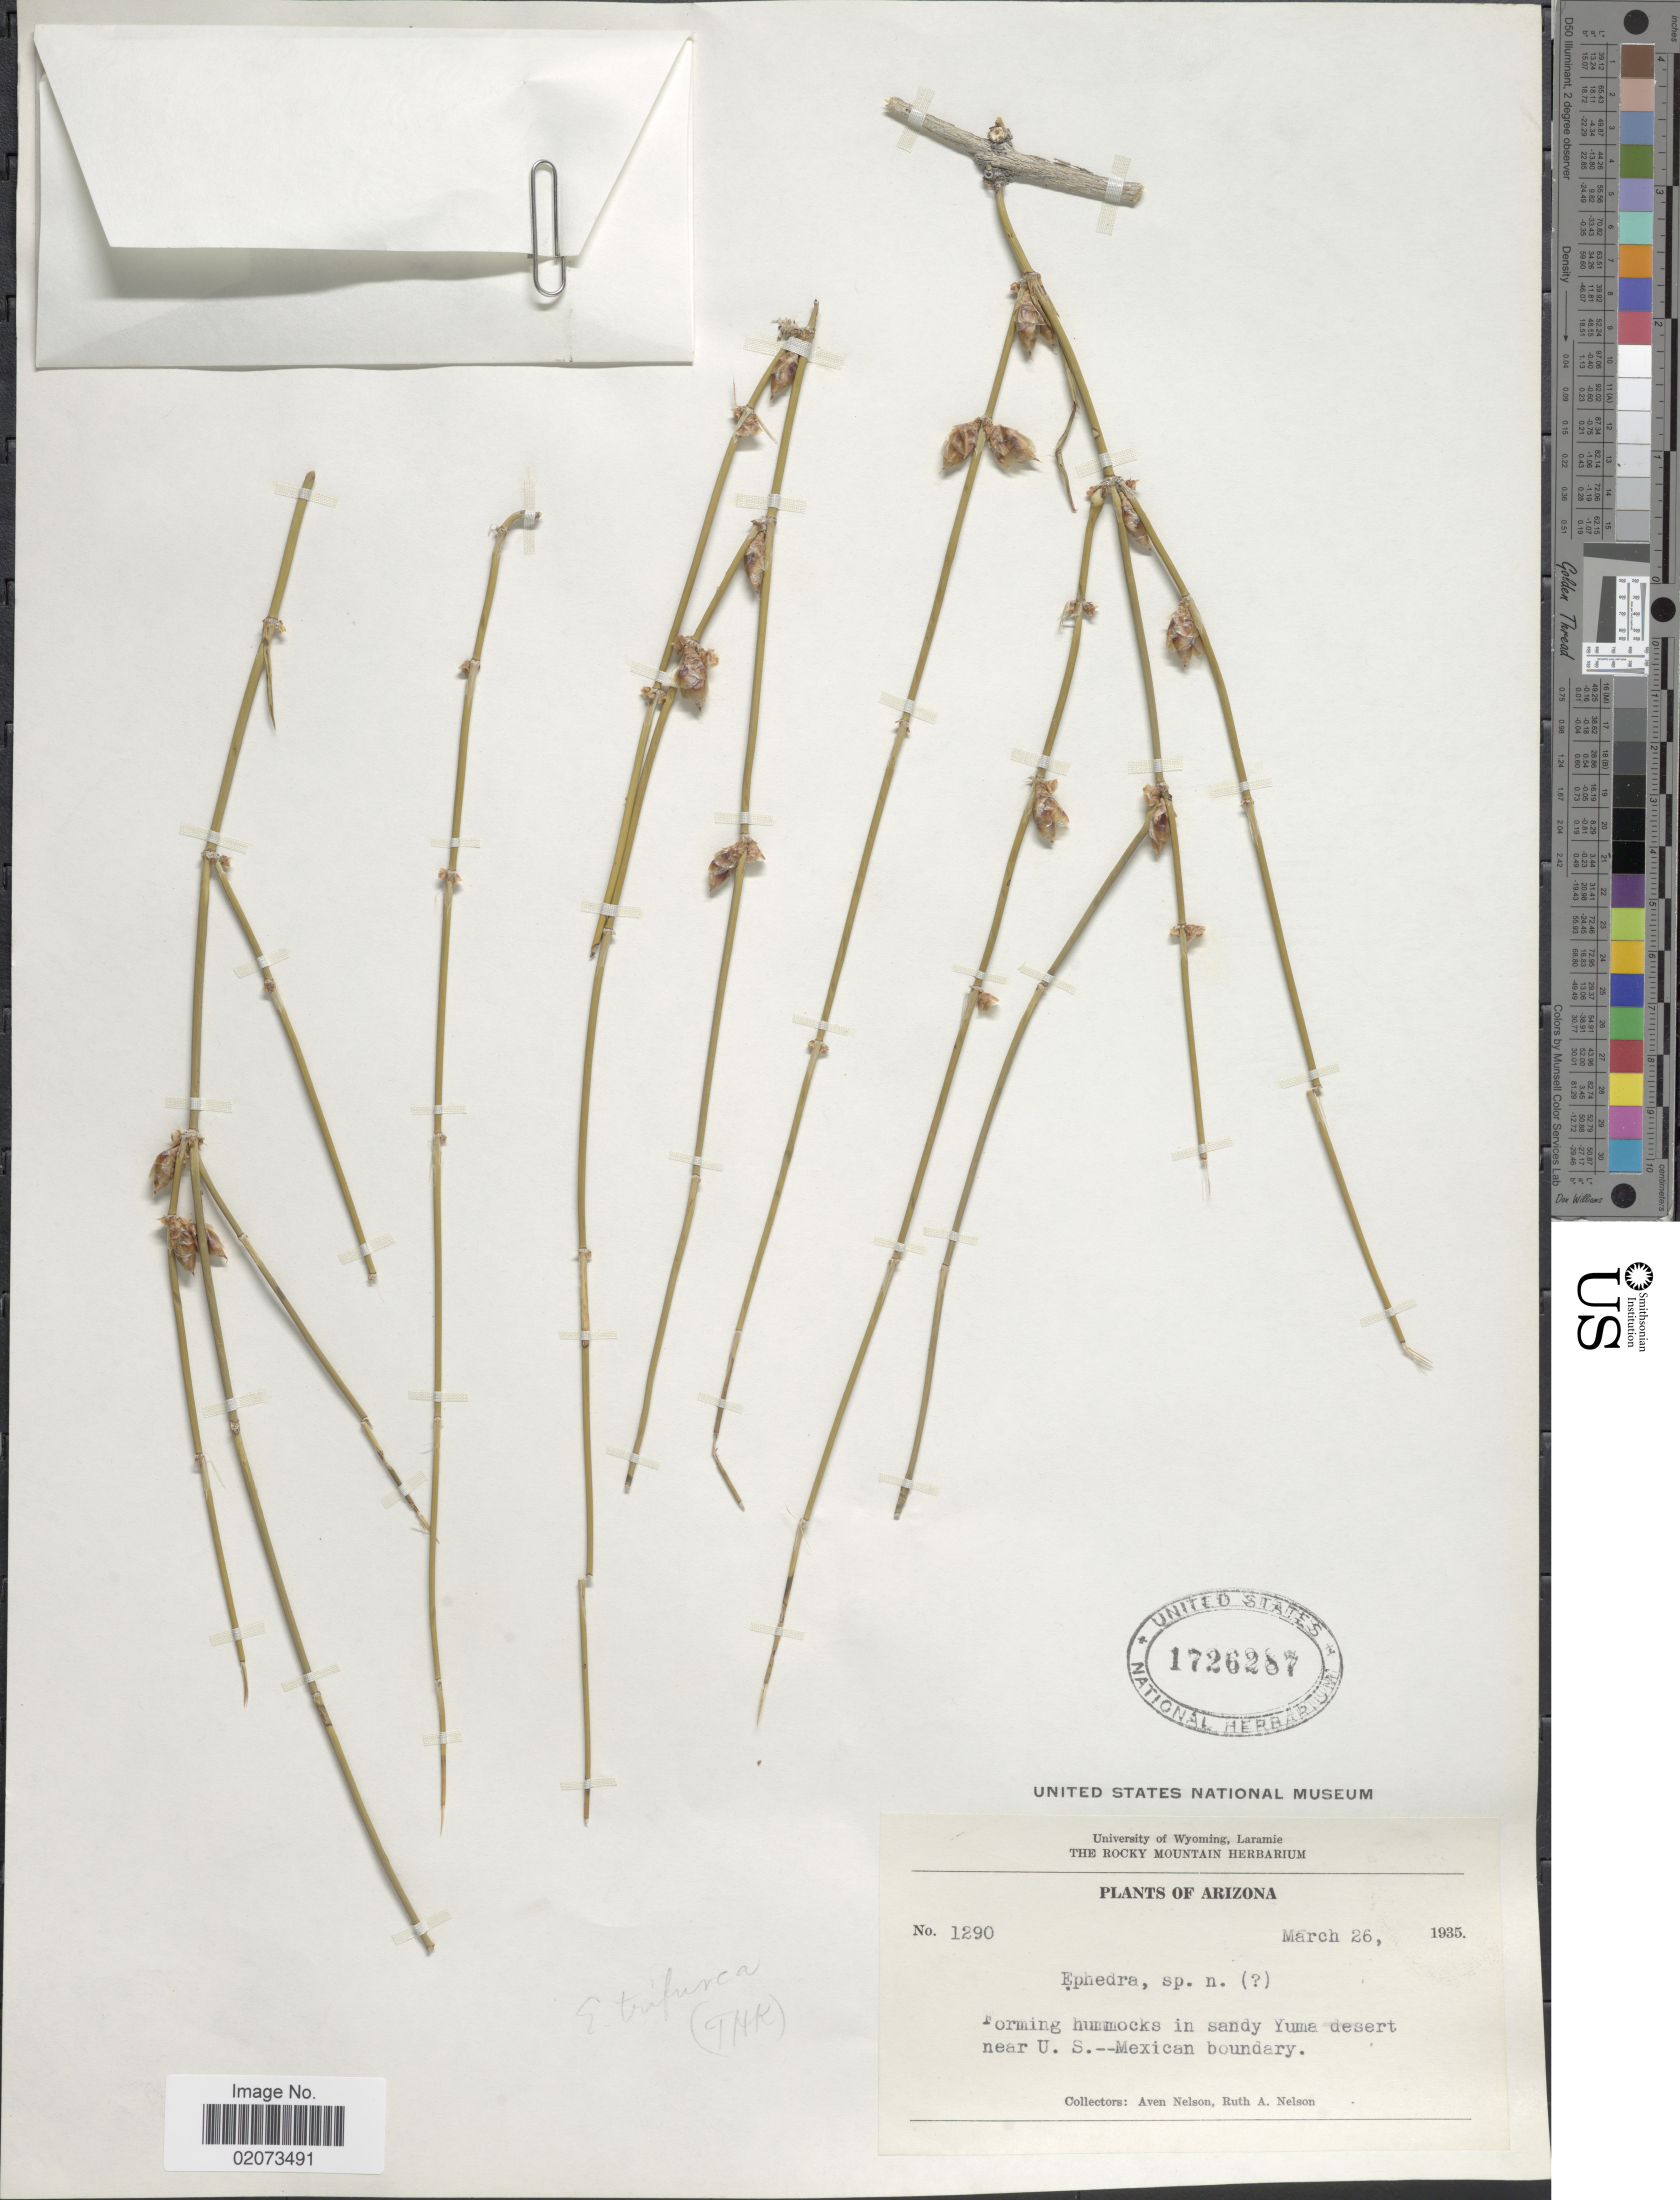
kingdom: Plantae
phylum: Tracheophyta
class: Gnetopsida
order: Ephedrales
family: Ephedraceae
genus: Ephedra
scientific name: Ephedra trifurca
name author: Torr. ex S. Watson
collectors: A. Nelson & R. A. Nelson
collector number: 1290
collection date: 1935-03-26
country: United States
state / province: Arizona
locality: Arizona. Forming hummocks in sandy Yuma desert near U.S. ,-- Mexican boundary.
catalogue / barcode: US 1726287